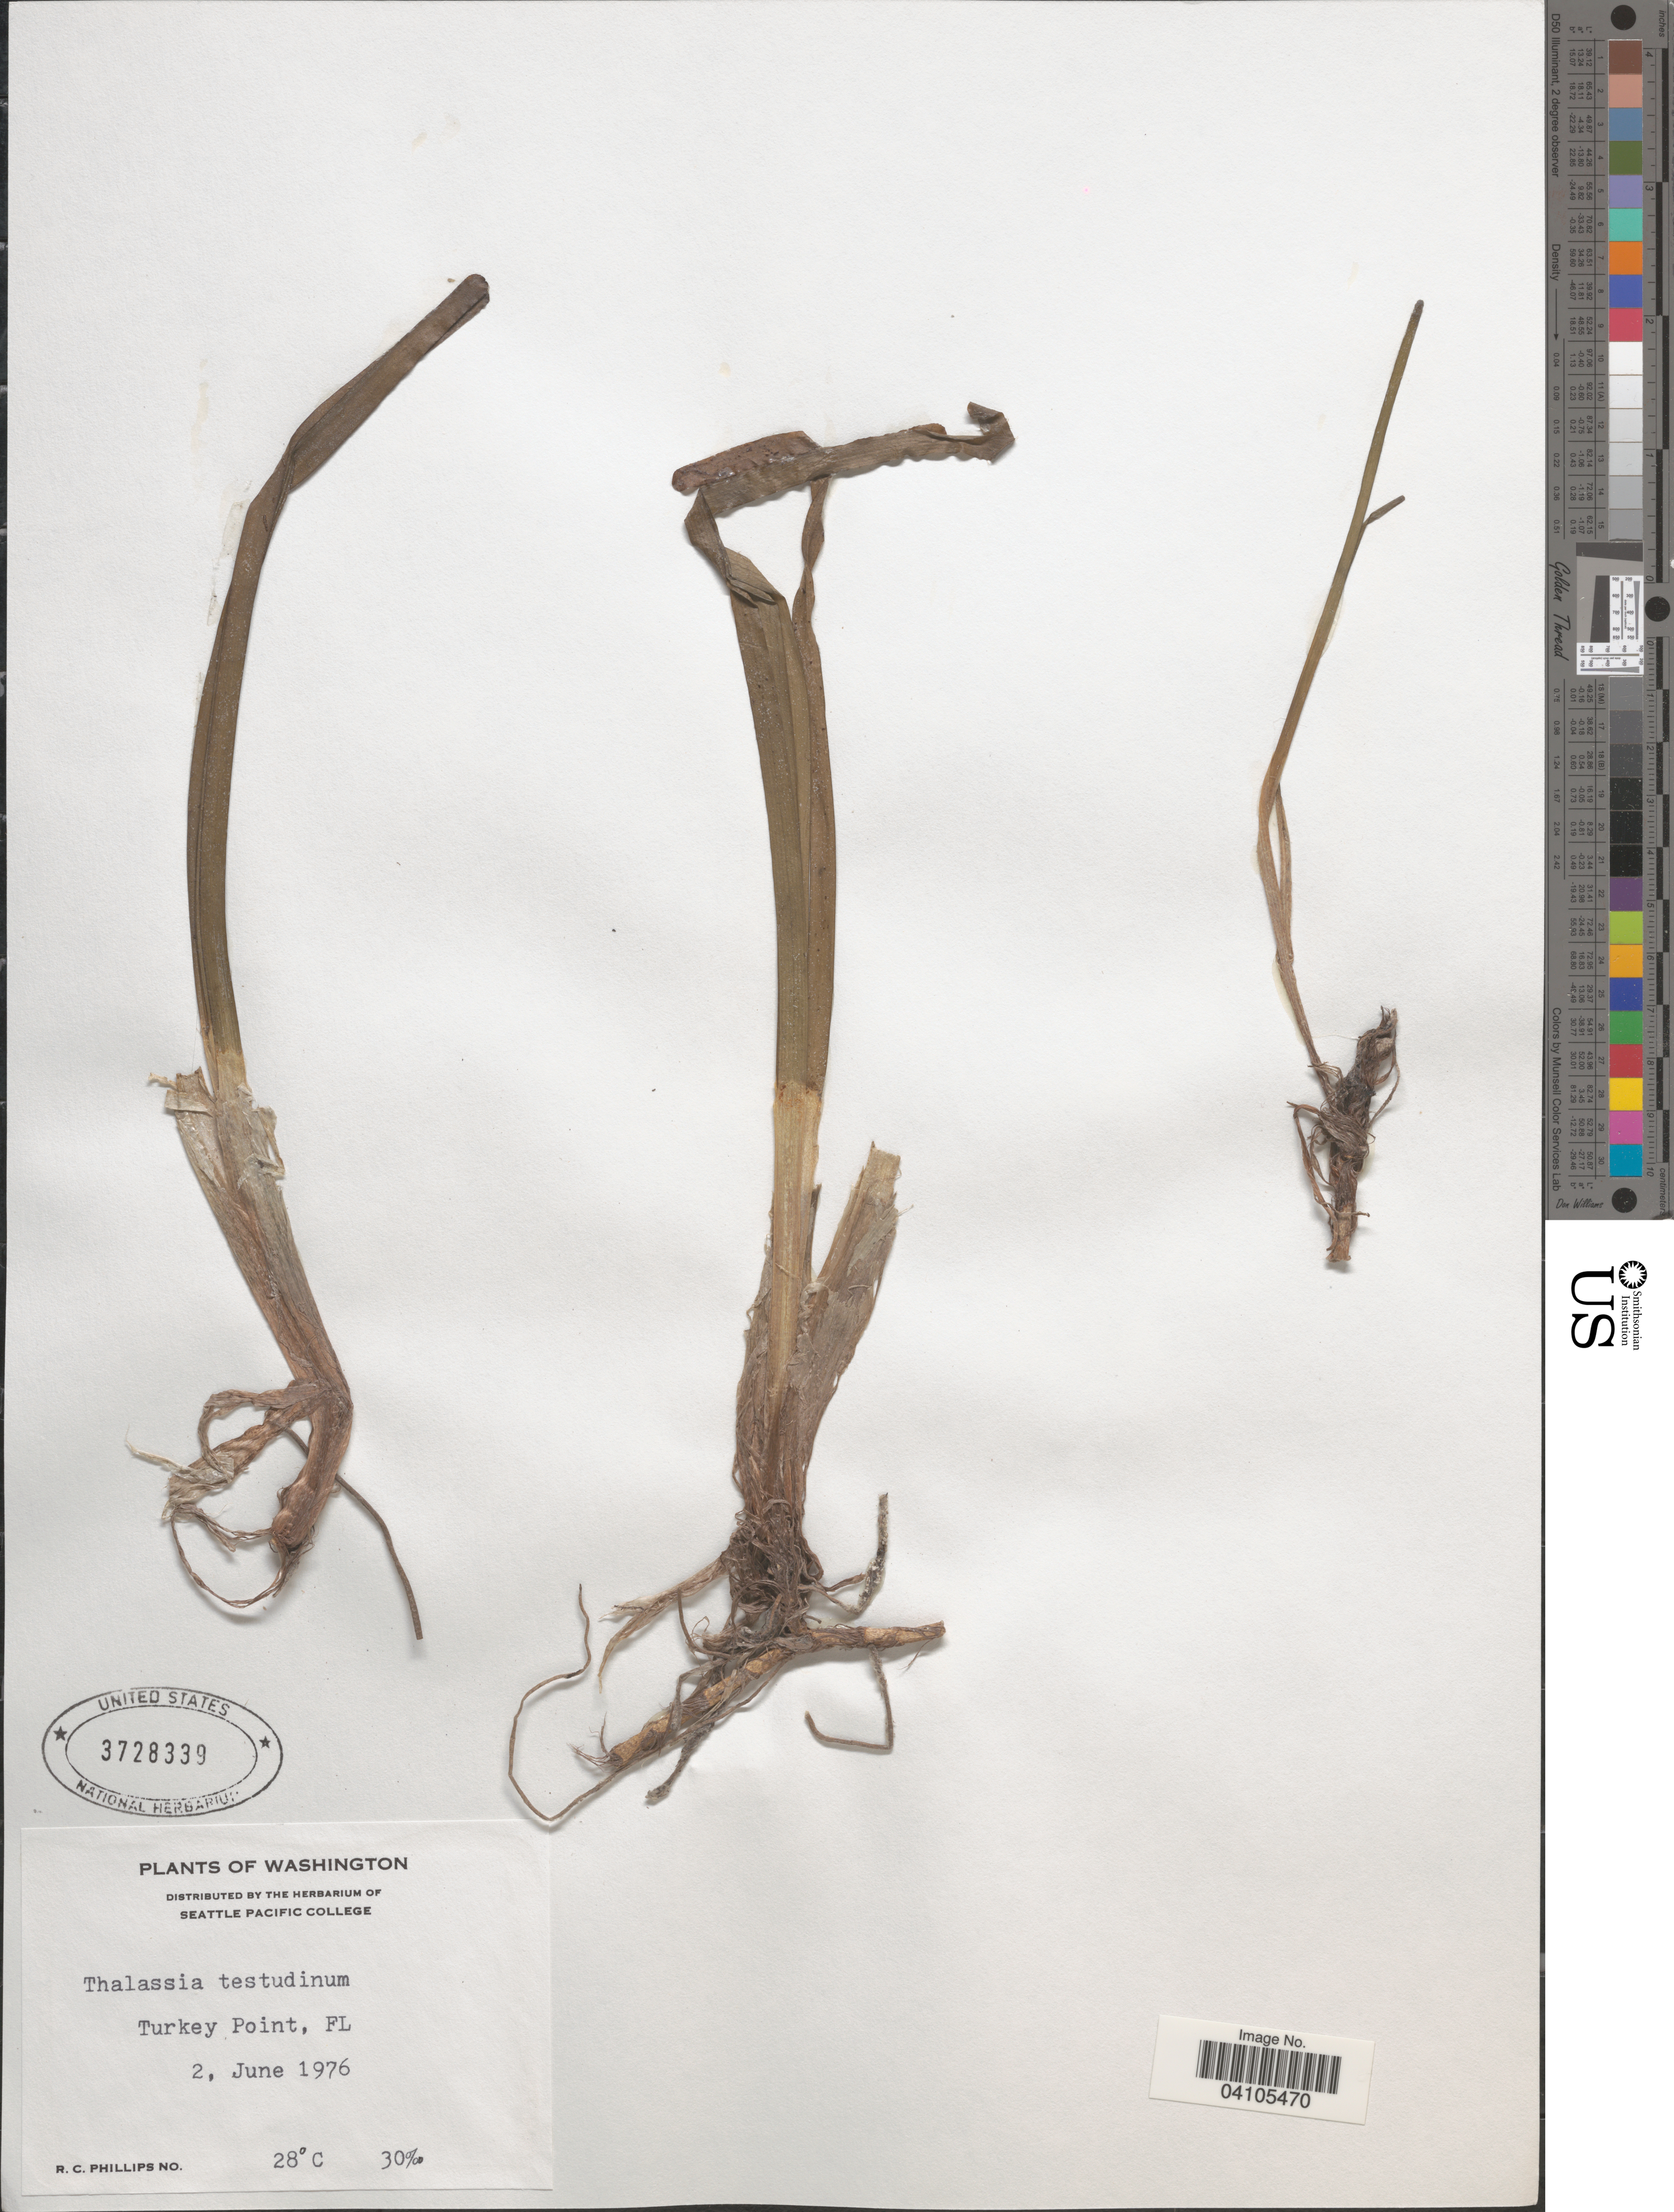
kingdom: Plantae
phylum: Tracheophyta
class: Liliopsida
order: Alismatales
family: Hydrocharitaceae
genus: Thalassia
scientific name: Thalassia testudinum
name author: Banks & Sol. ex K.D. Koenig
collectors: R. C. Phillips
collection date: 1976-06-02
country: United States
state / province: Florida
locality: Turkey Point.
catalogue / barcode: US 3728339